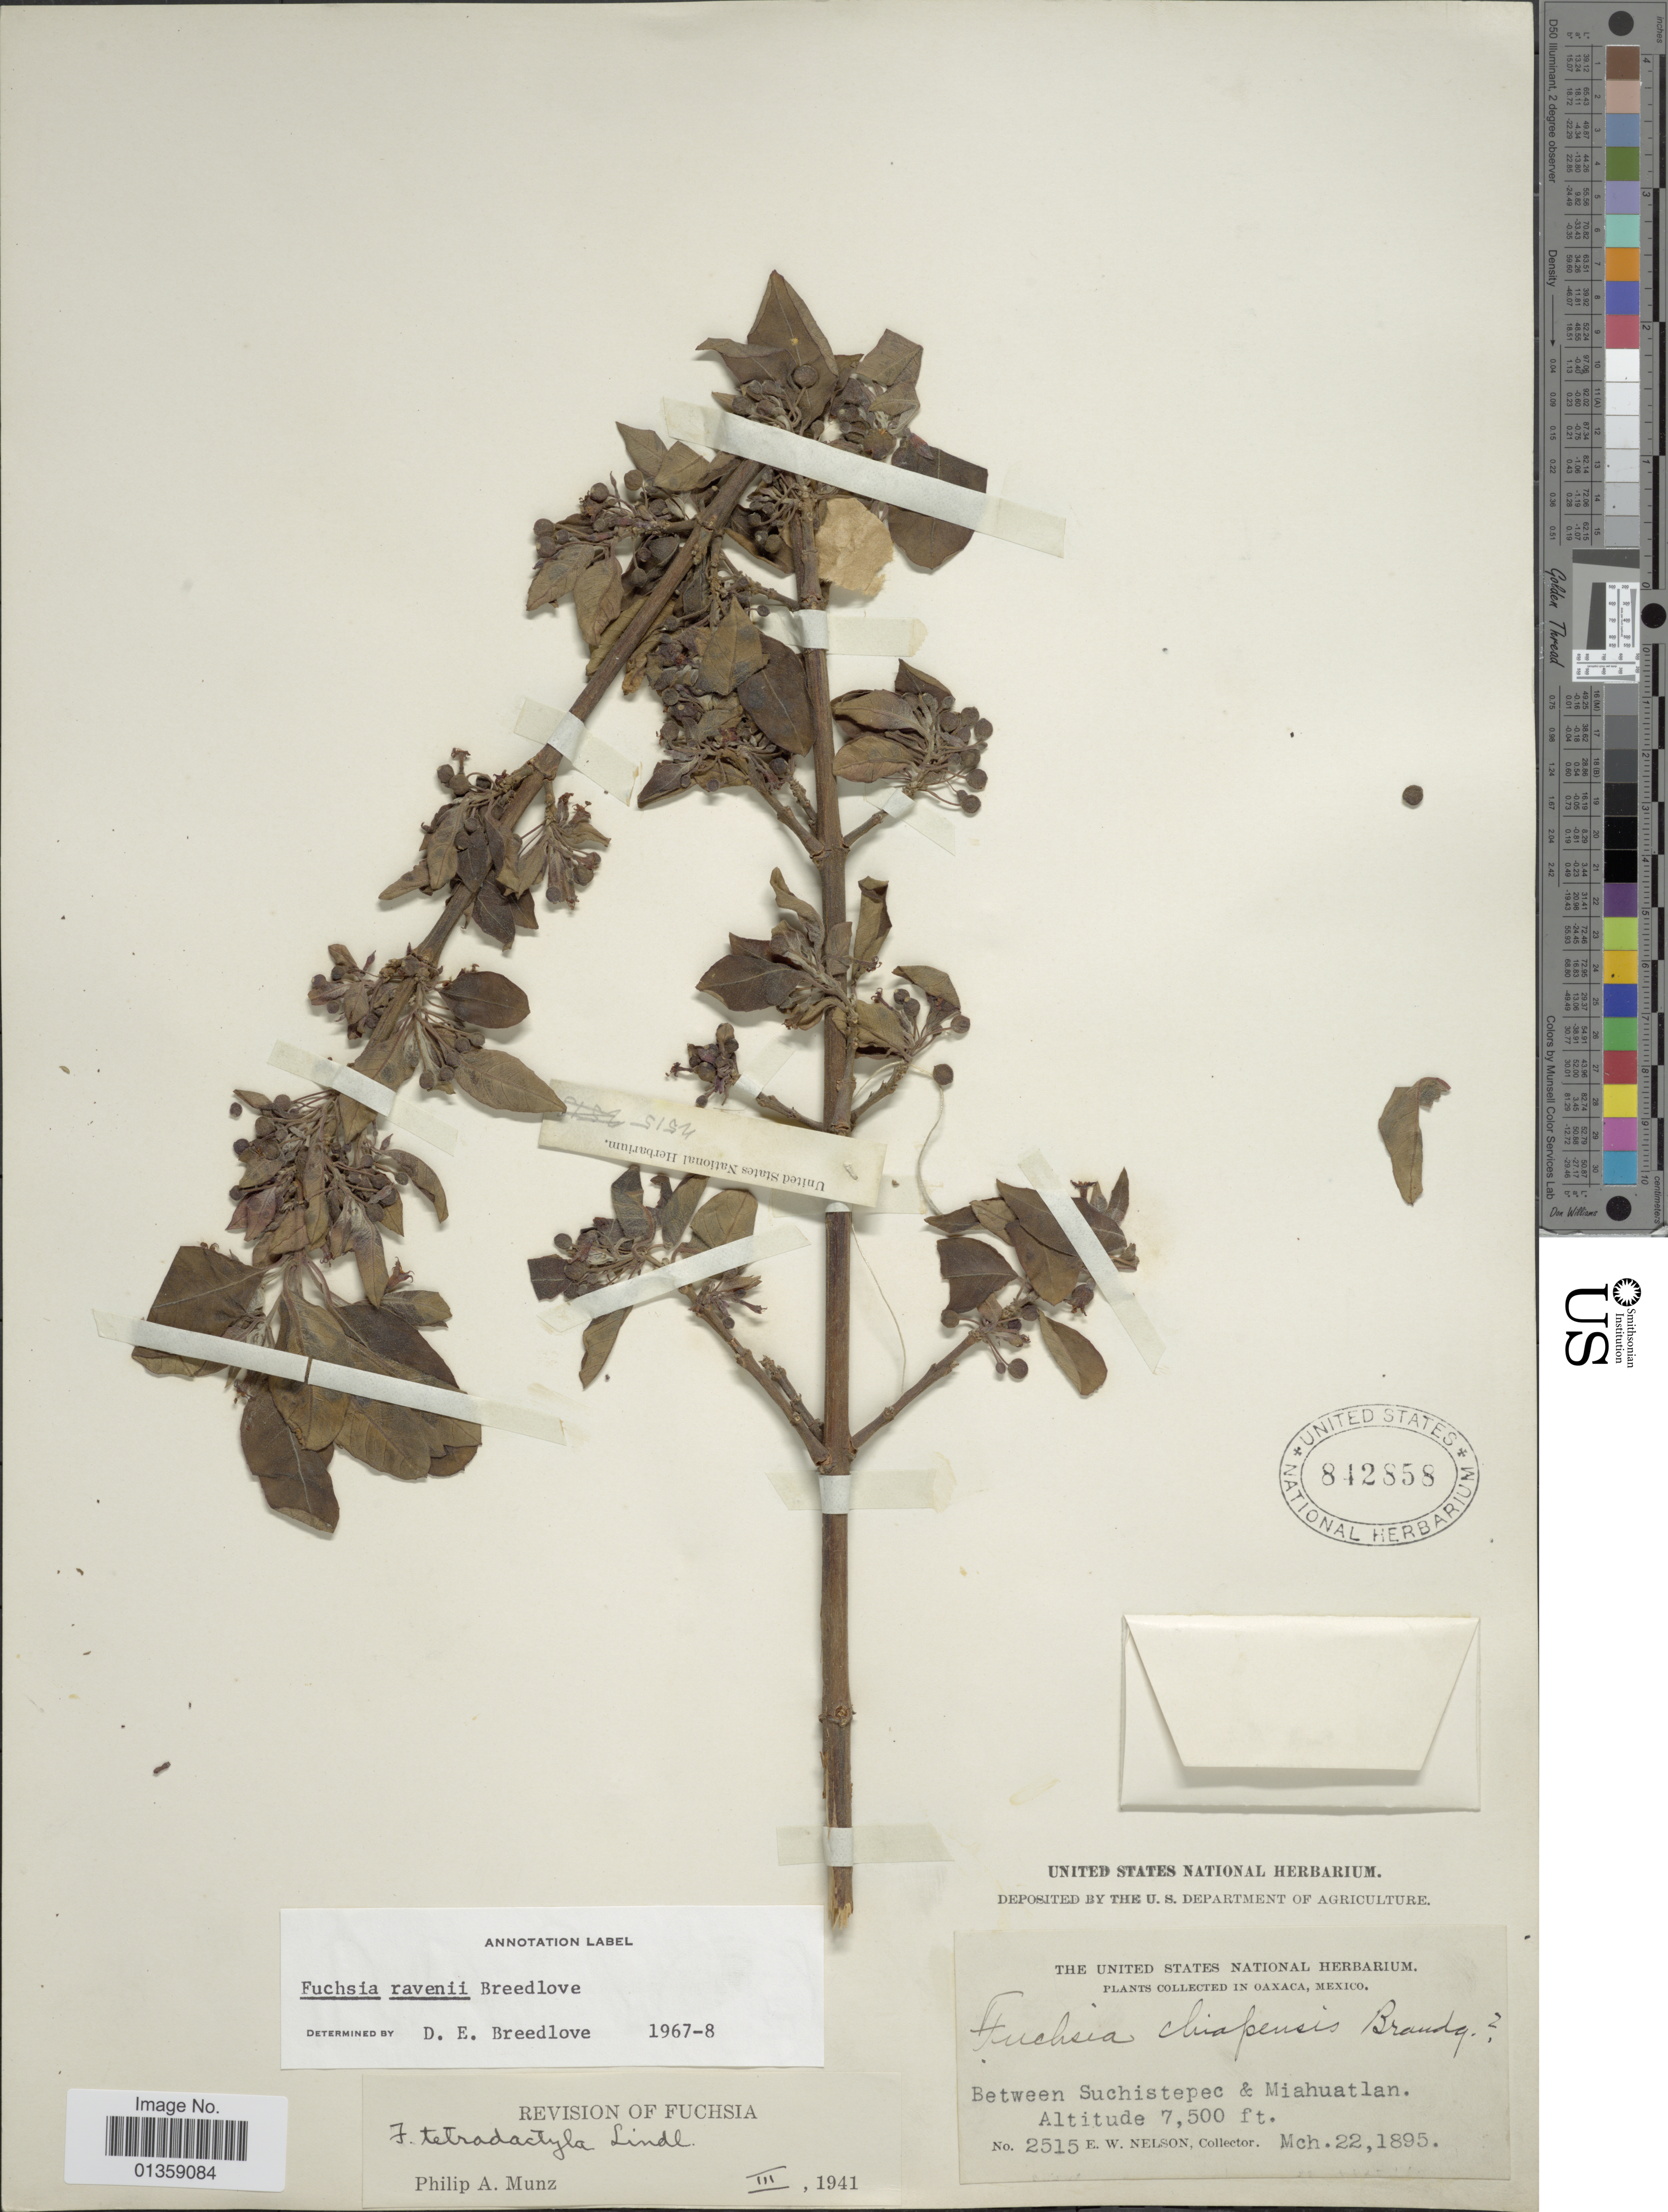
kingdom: Plantae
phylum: Tracheophyta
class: Magnoliopsida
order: Myrtales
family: Onagraceae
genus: Fuchsia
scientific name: Fuchsia ravenii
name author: Breedlove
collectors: E. W. Nelson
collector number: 2515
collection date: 1895-03-22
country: Mexico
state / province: Oaxaca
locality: Between Suchistepec & Miahuatlan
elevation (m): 2286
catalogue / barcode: US 842858